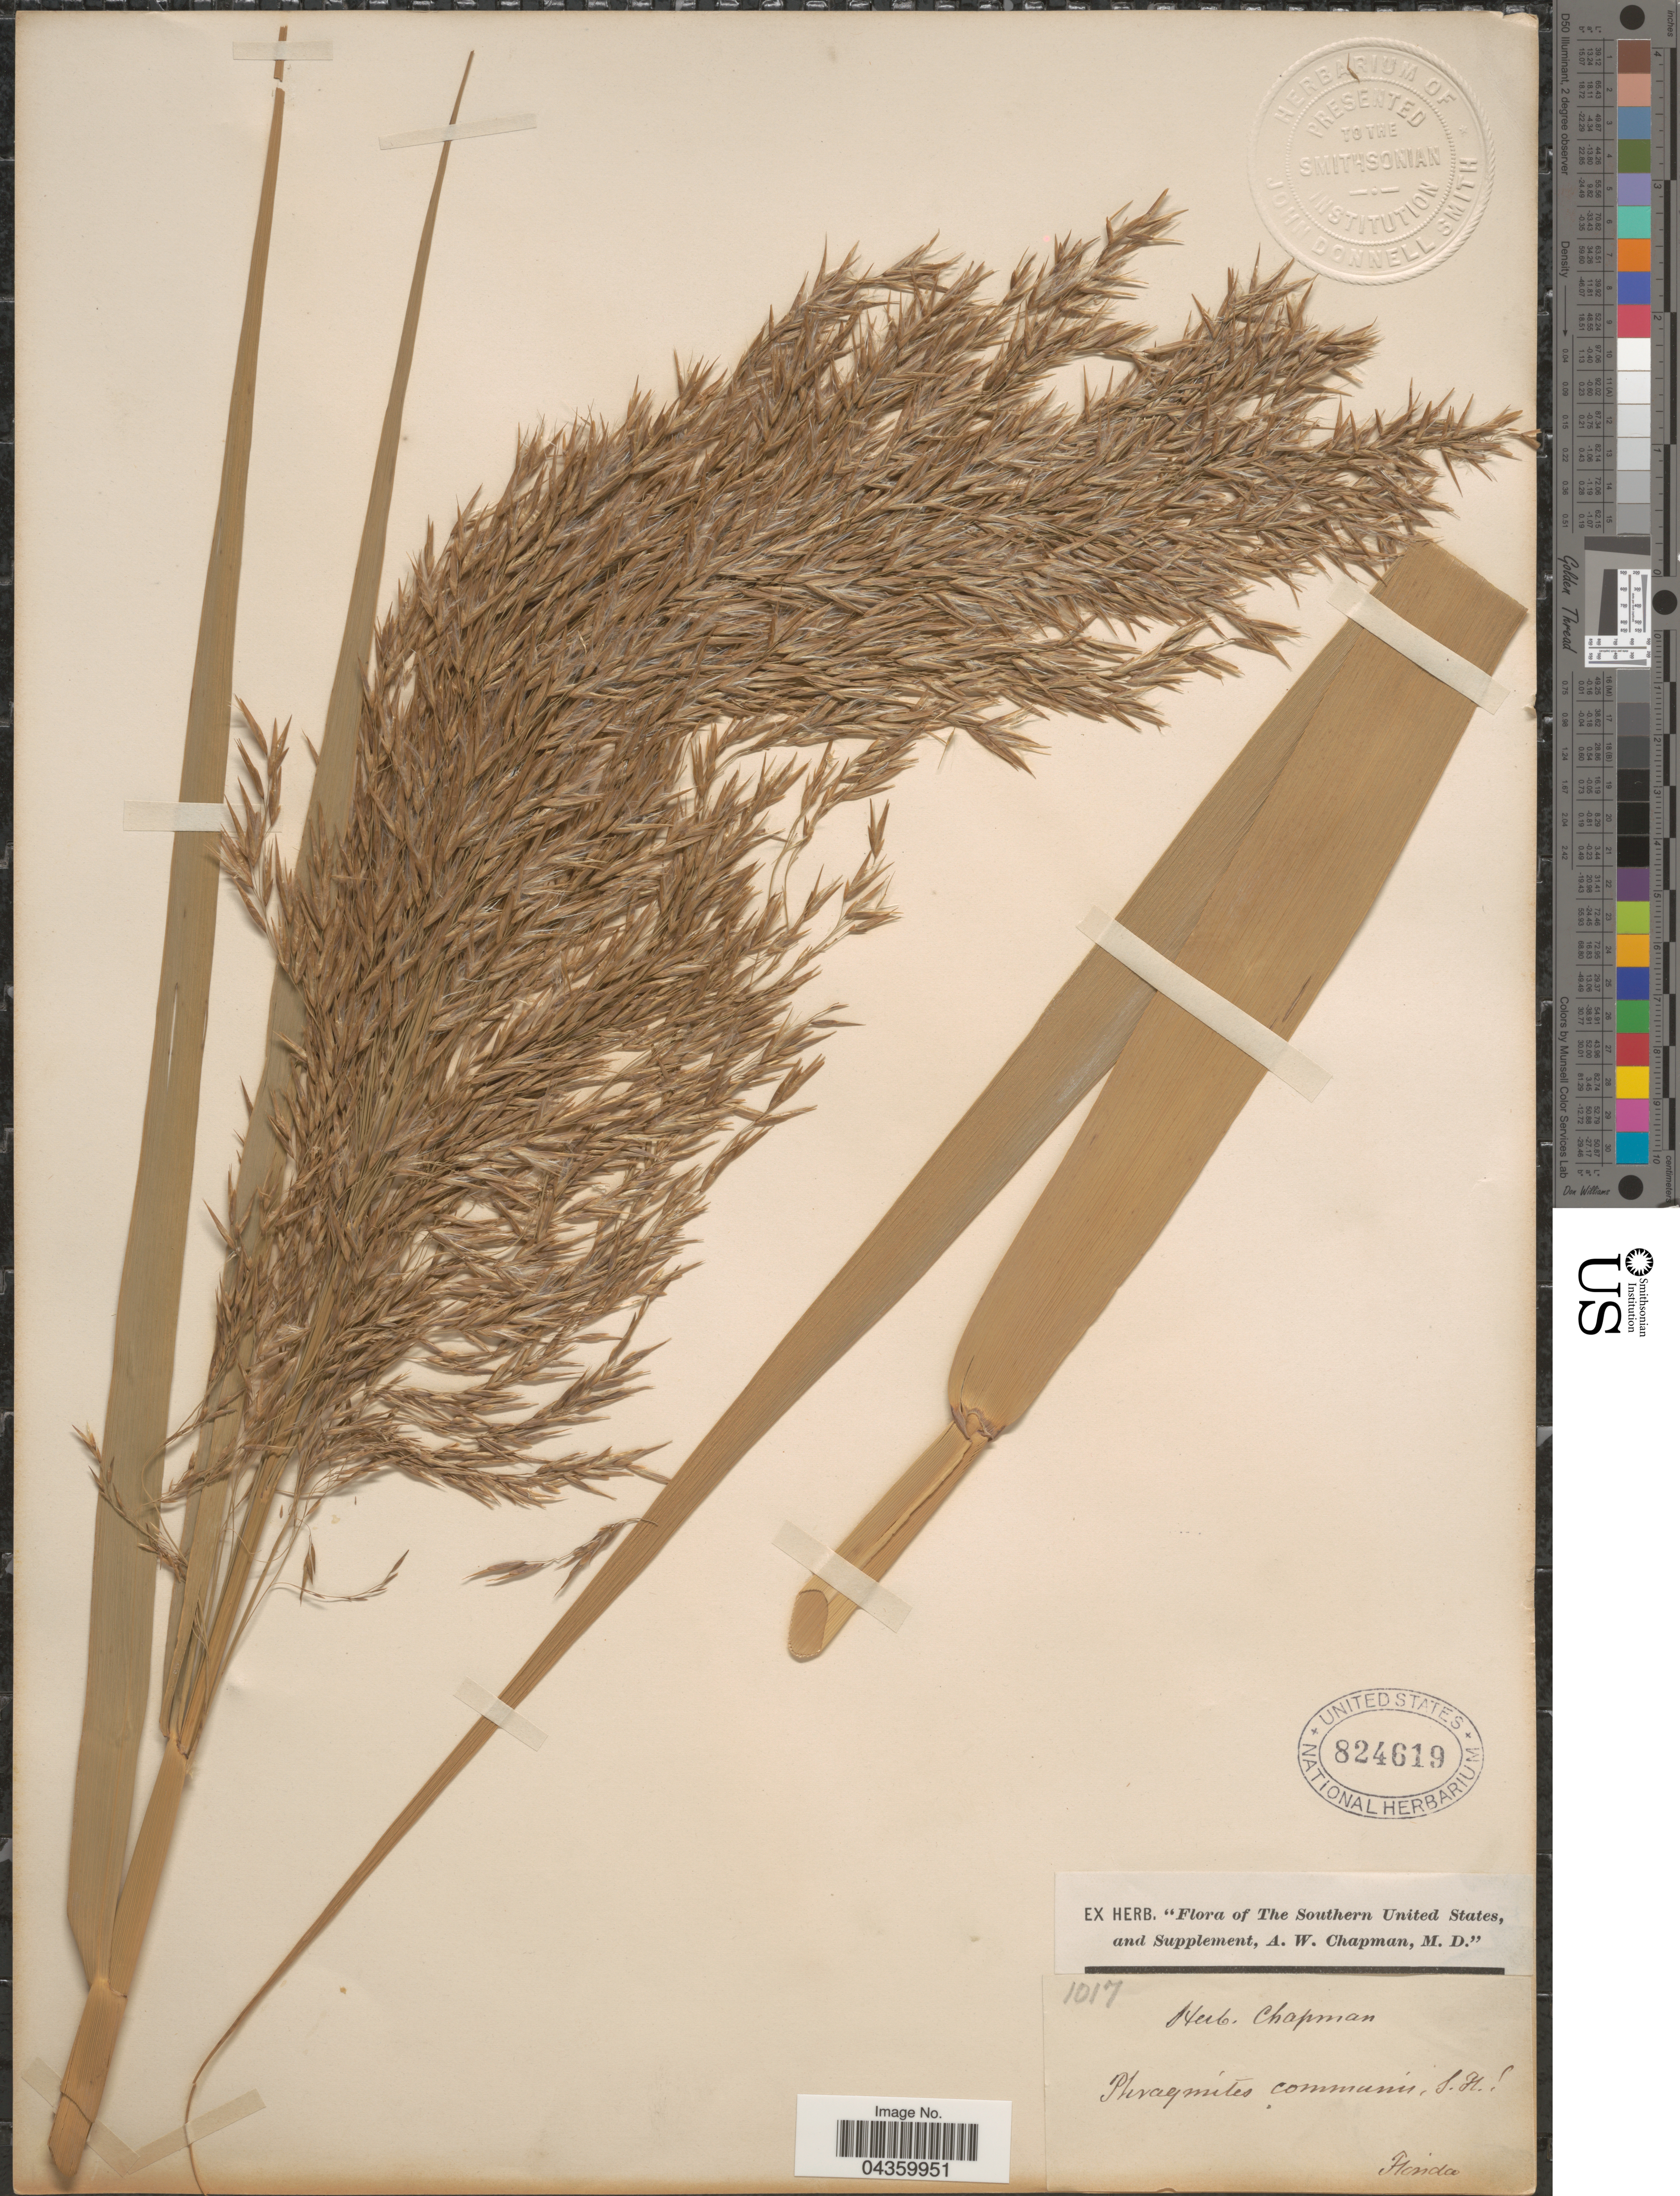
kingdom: Plantae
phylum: Tracheophyta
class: Liliopsida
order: Poales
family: Poaceae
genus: Phragmites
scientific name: Phragmites australis subsp. berlandieri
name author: (E. Fourn.) Saltonstall & Hauber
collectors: ex herb. Chapman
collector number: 1017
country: United States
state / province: Florida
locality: The Southern United States.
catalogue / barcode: US 824619